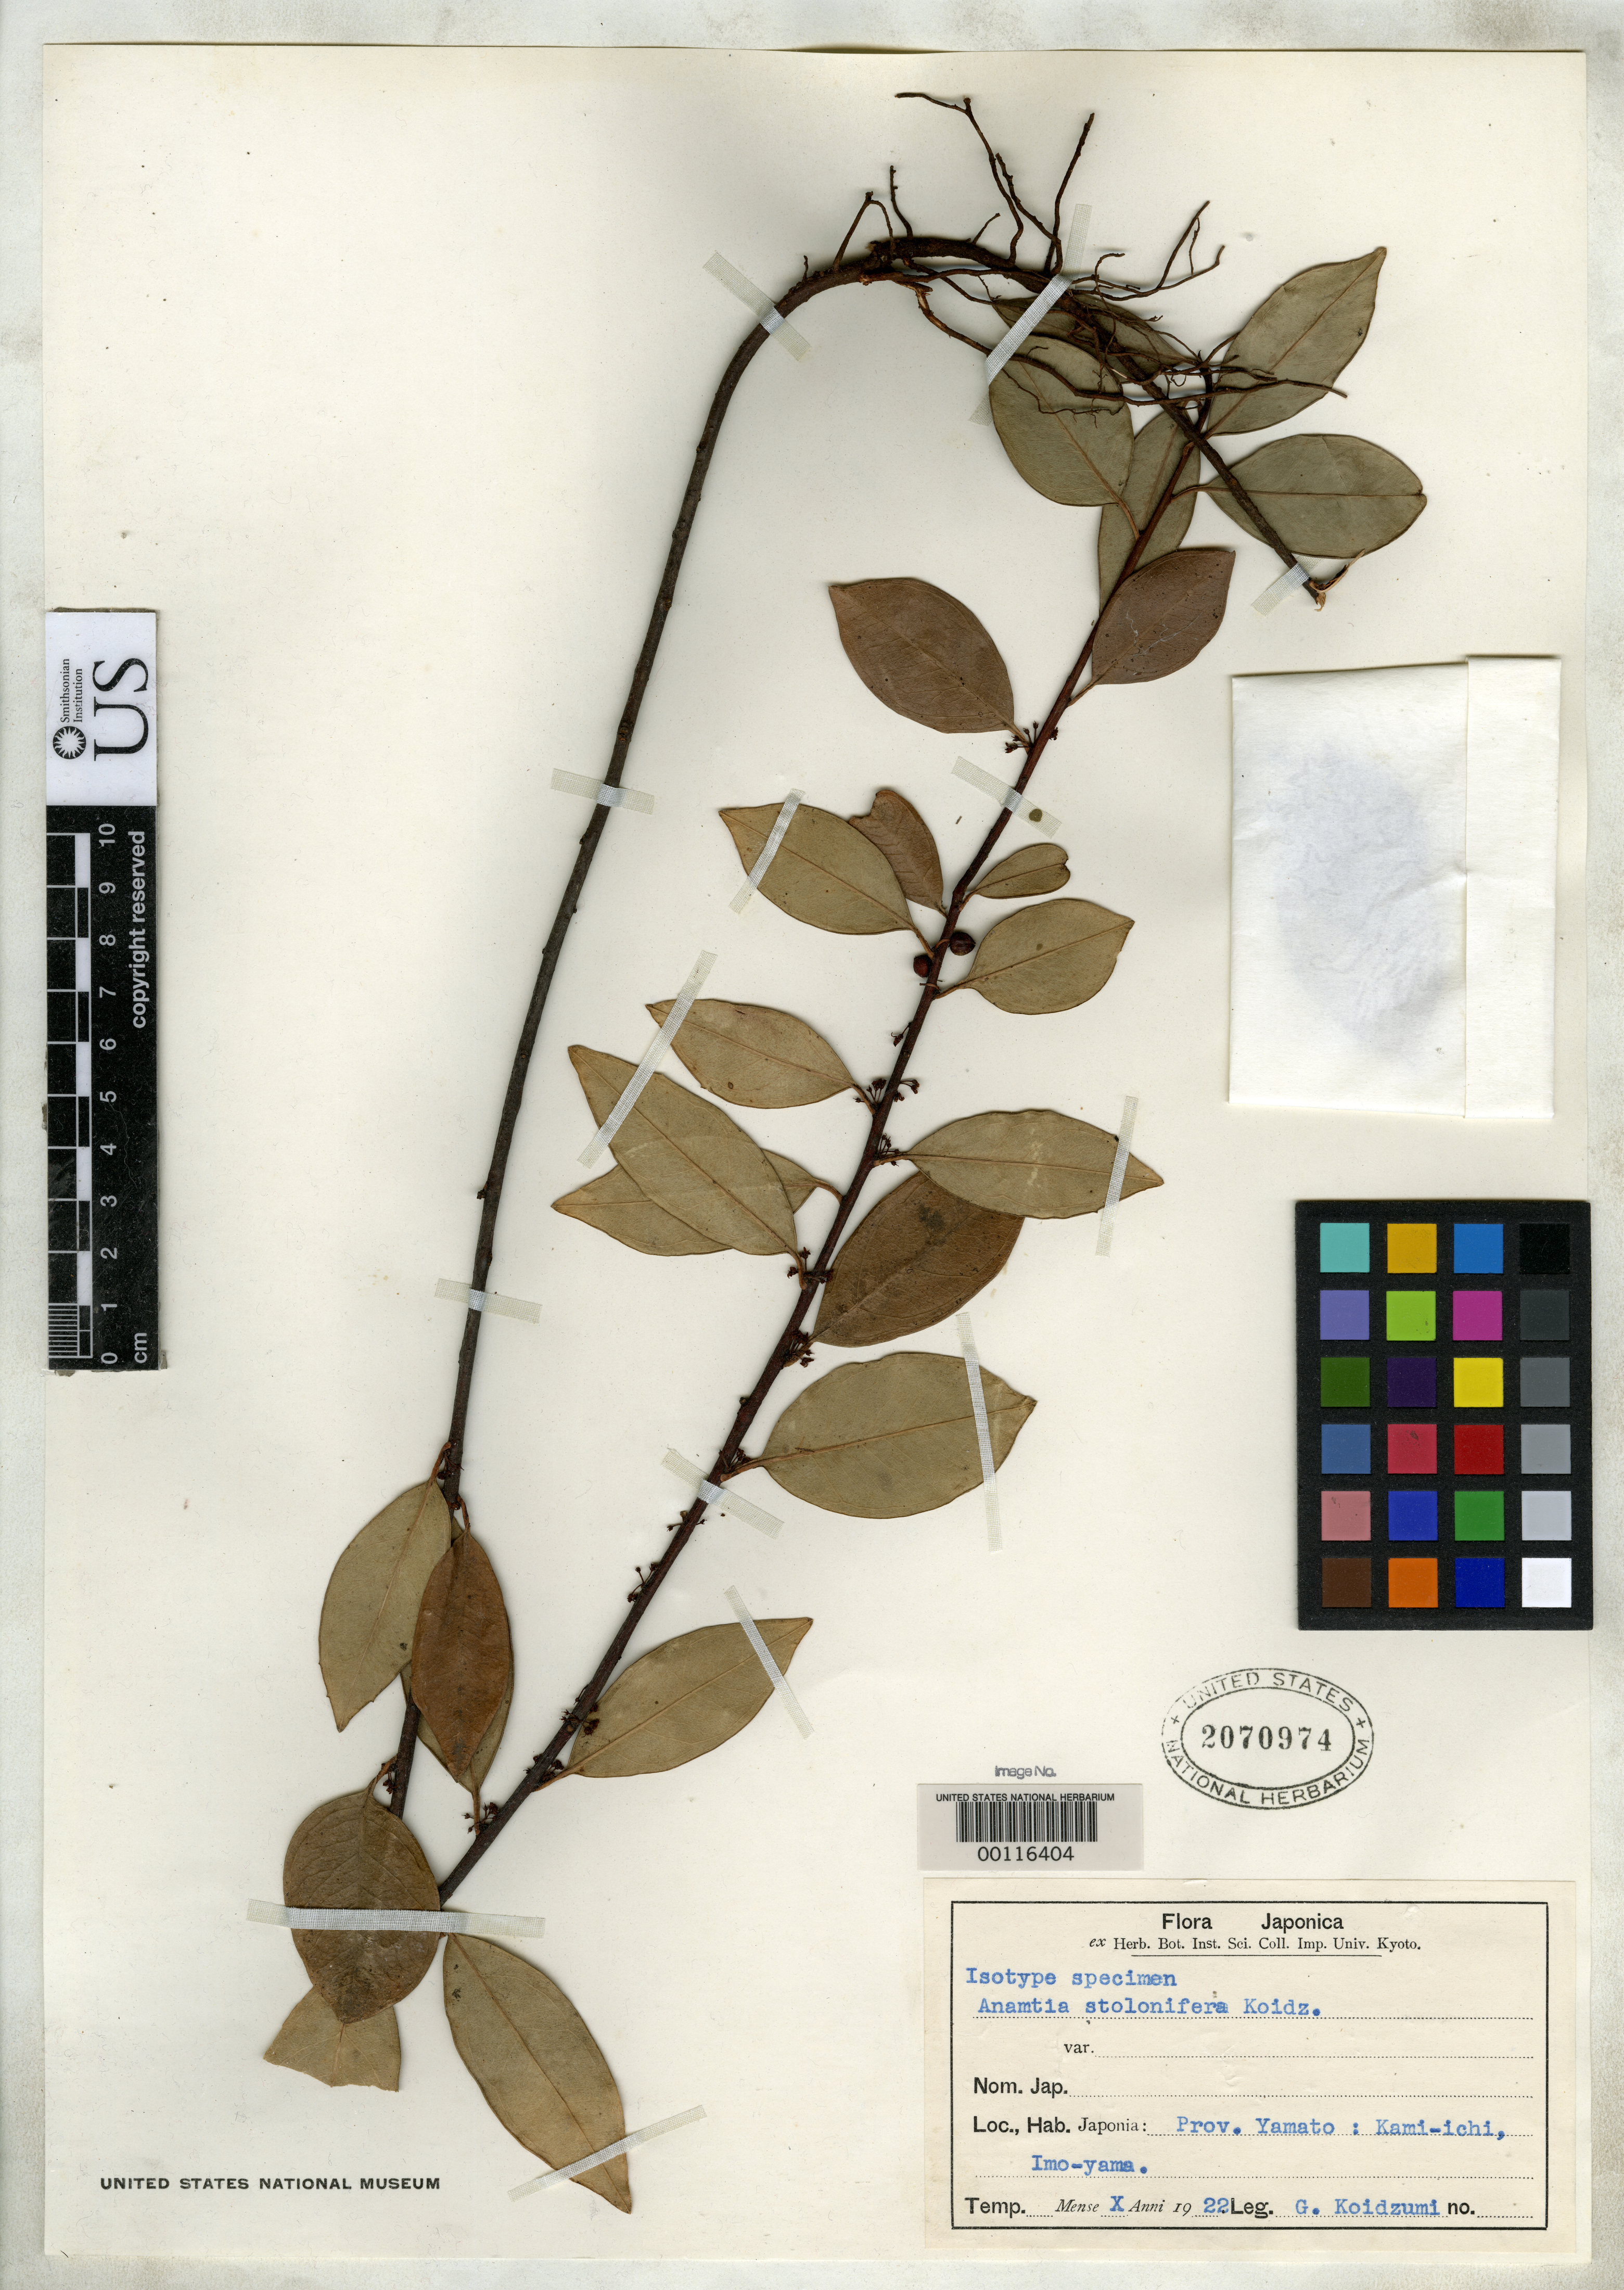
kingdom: Plantae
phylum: Tracheophyta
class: Magnoliopsida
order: Ericales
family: Primulaceae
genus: Anamtia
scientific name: Anamtia stolonifera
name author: Koidzumi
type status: Isotype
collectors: G. Koidzumi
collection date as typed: Oct 1922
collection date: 1922-10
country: Japan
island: Honshu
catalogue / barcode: US 2070974